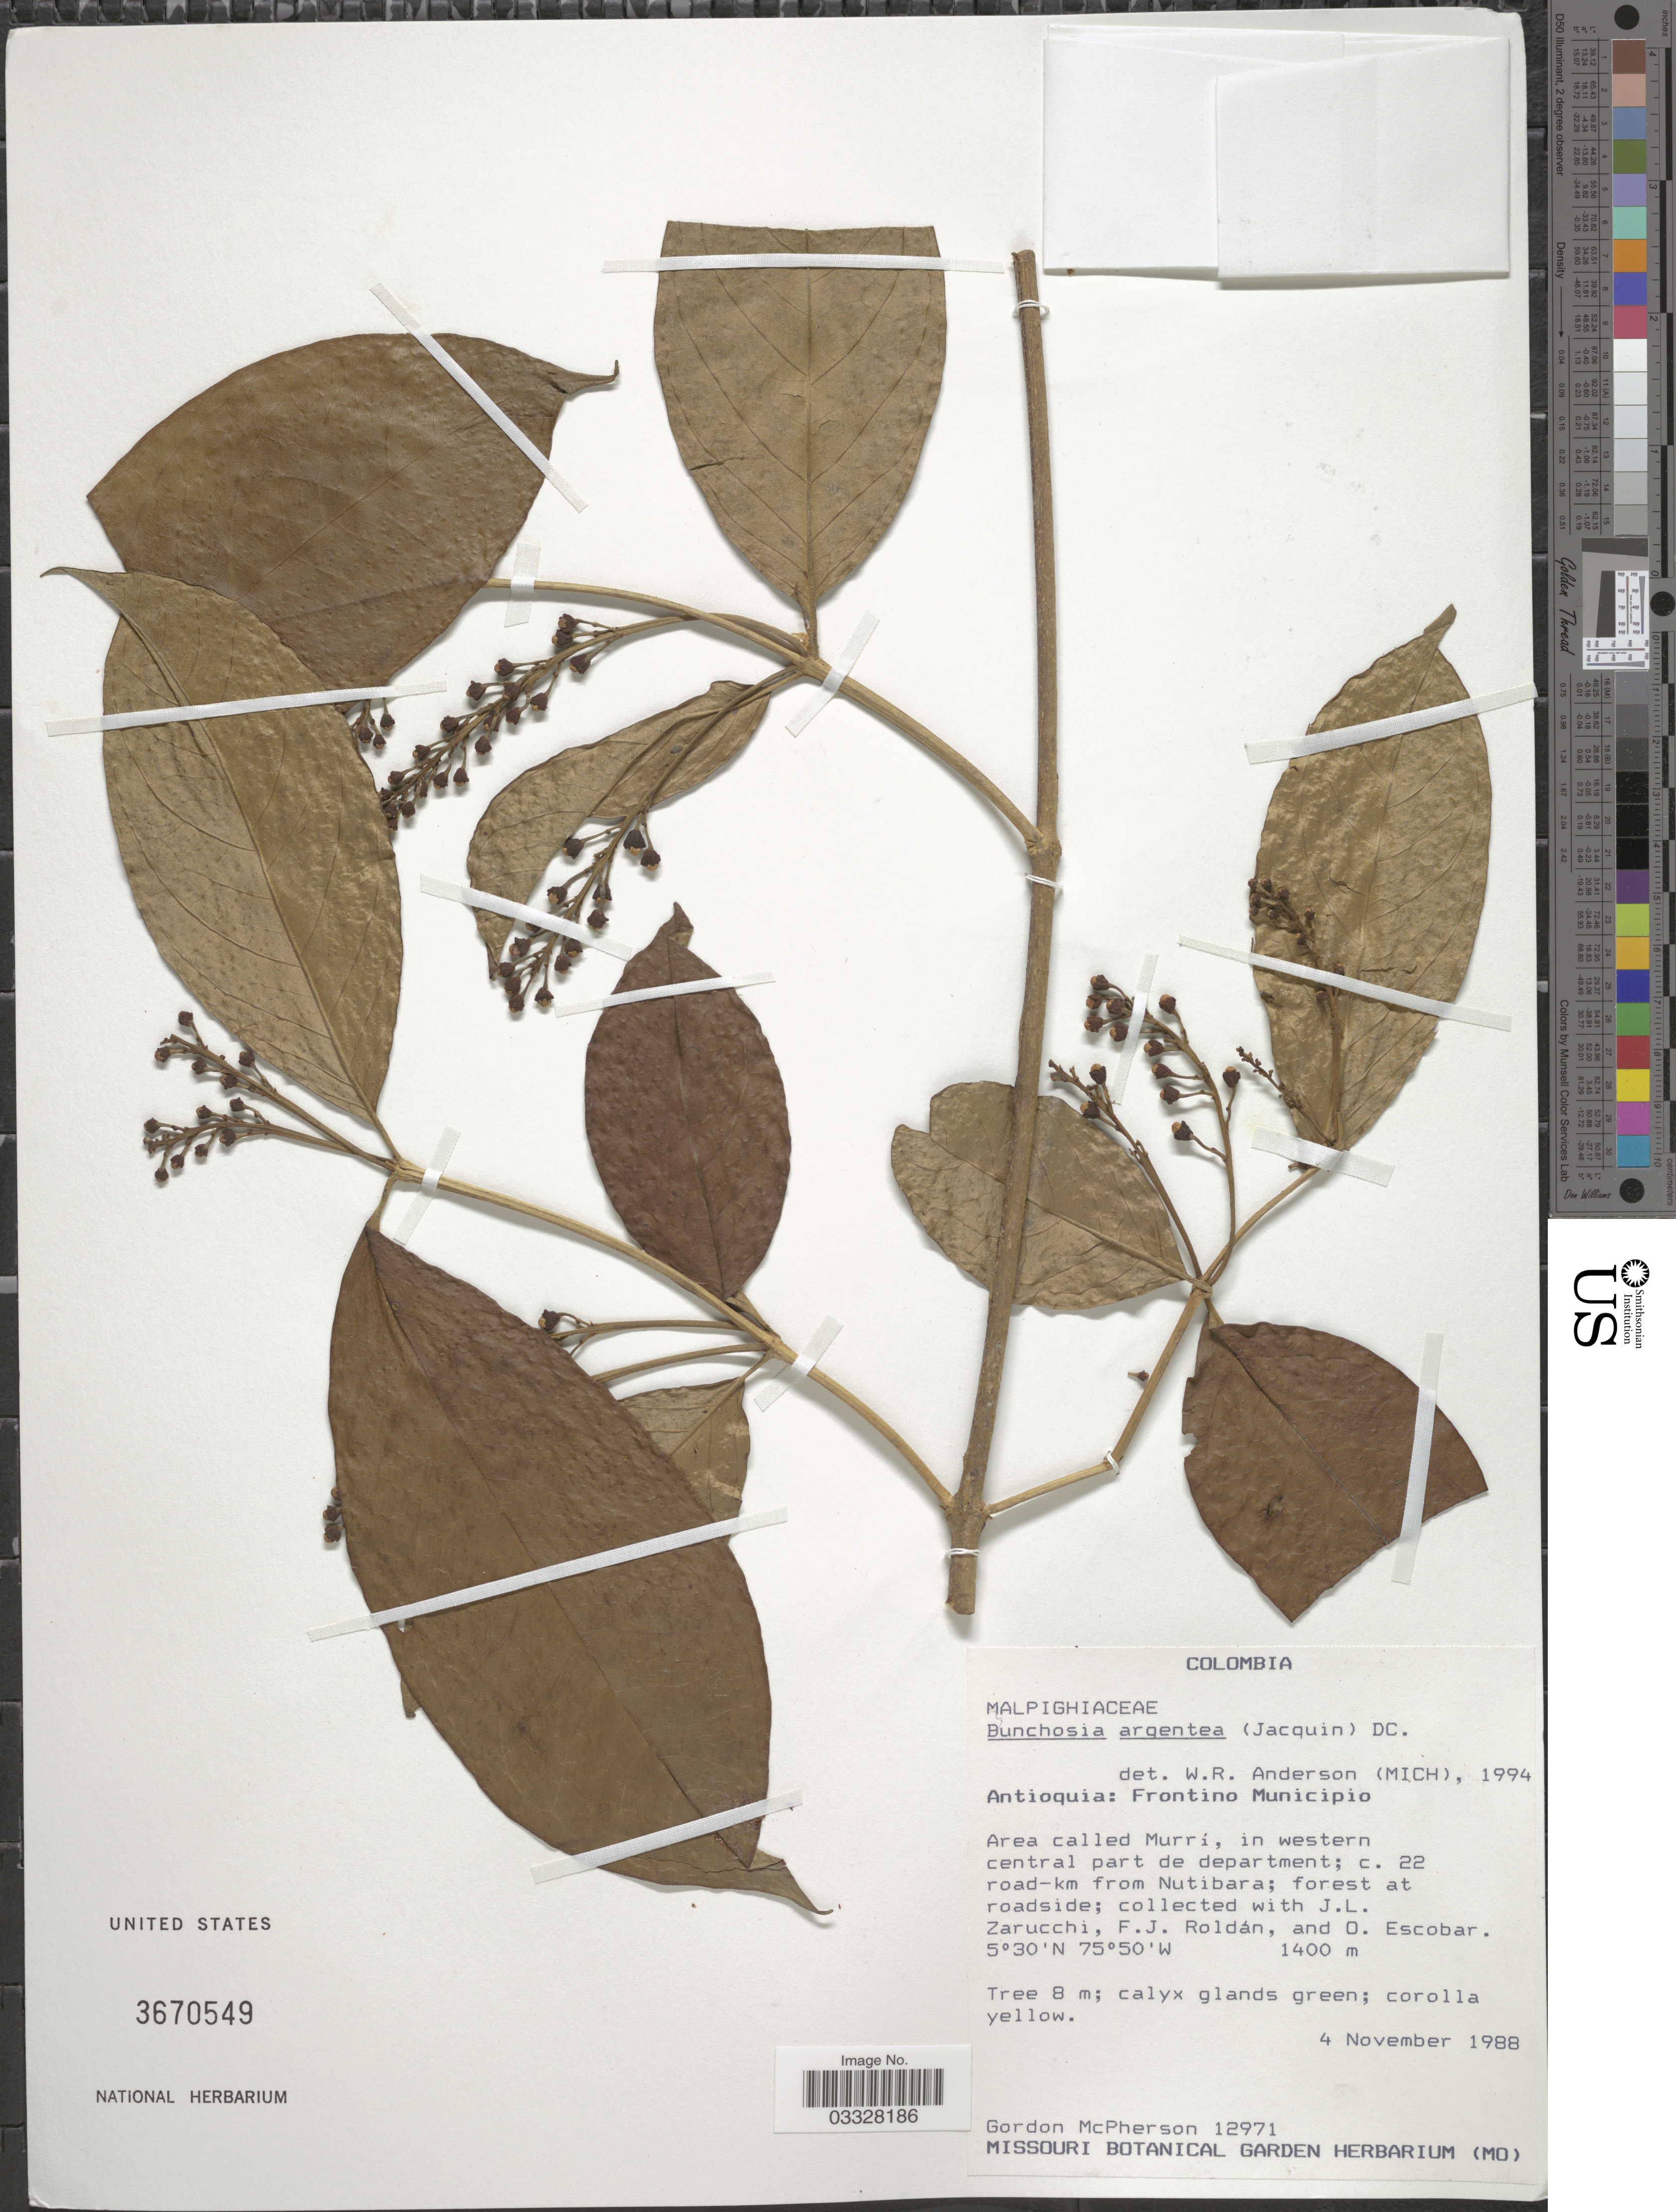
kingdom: Plantae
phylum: Tracheophyta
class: Magnoliopsida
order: Malpighiales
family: Malpighiaceae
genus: Bunchosia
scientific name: Bunchosia argentea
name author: (Jacq.) DC.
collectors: G. McPherson, J. L. Zarucchi, F. J. Roldán & O. Escobar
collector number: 12971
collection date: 1988-11-04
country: Colombia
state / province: Antioquia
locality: Frontino Municipio. Area called Murrí, in western central part de department; c. 22 road-km from Nutibara; forest at roadside.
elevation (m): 1400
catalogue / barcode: US 3670549